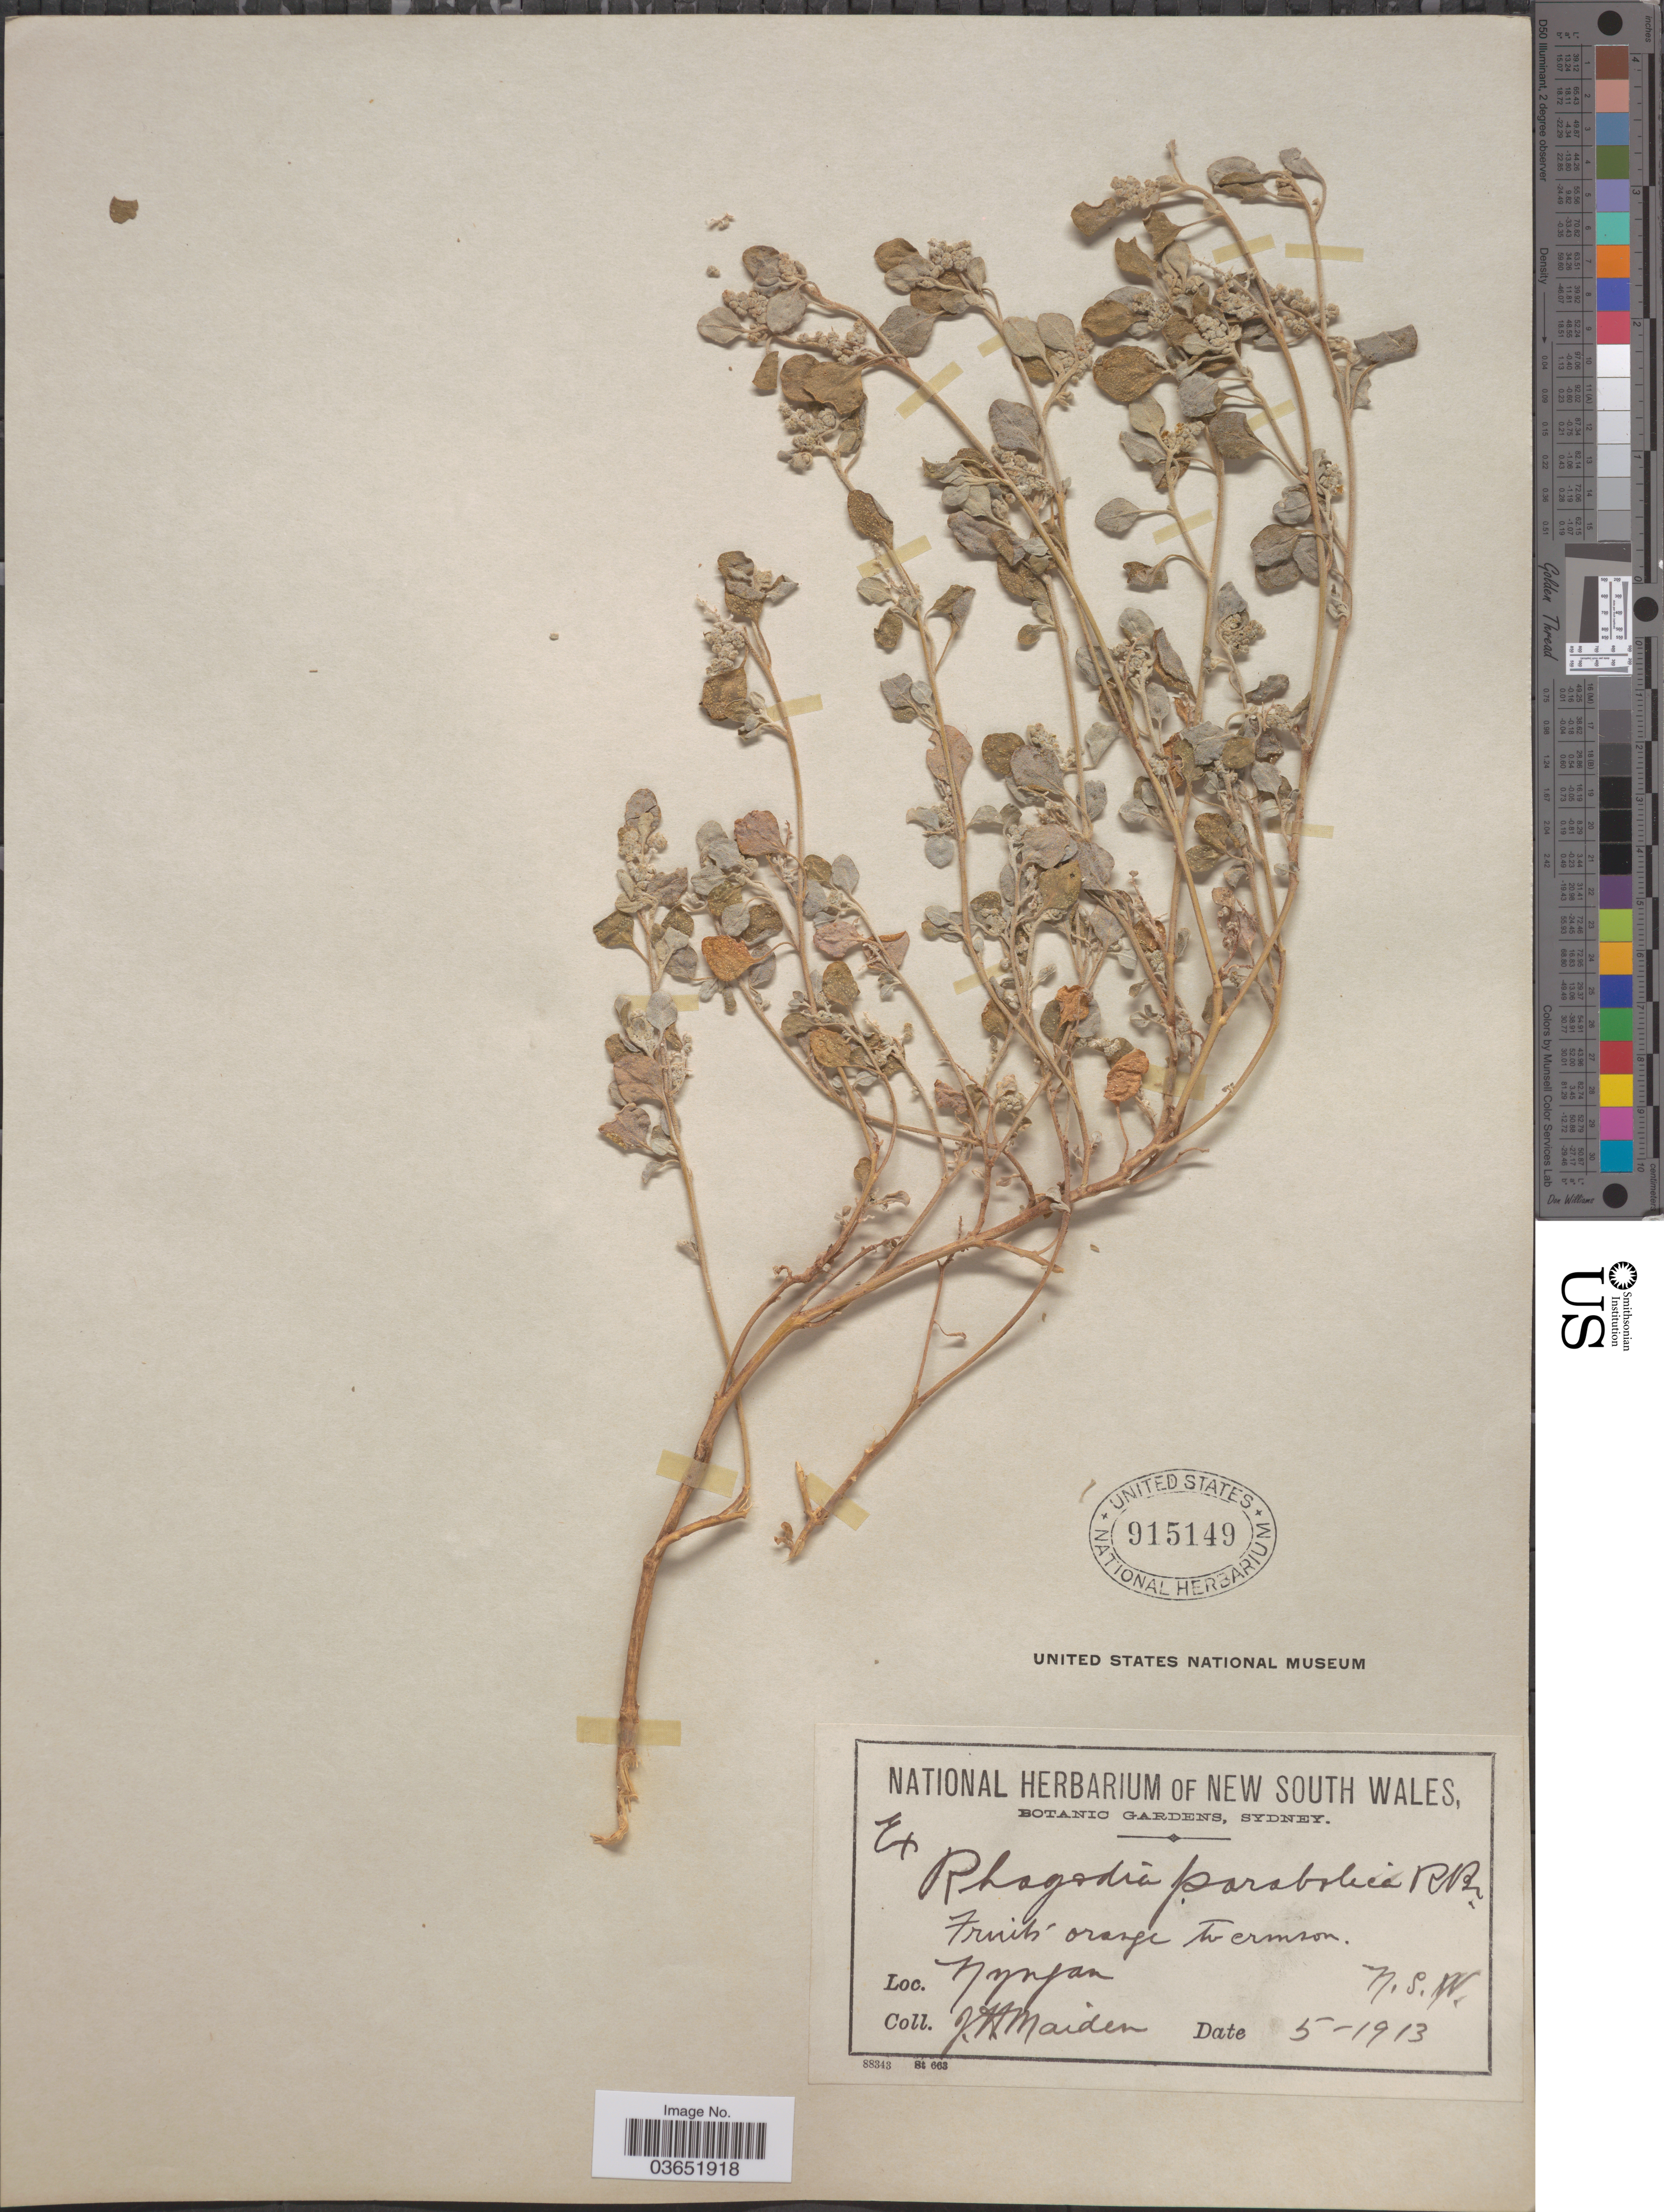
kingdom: Plantae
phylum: Tracheophyta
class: Magnoliopsida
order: Caryophyllales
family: Amaranthaceae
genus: Rhagodia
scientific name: Rhagodia parabolica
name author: R. Br.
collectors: J. Maiden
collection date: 1913-05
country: Australia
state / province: New South Wales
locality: Nyngan.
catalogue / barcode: US 915149